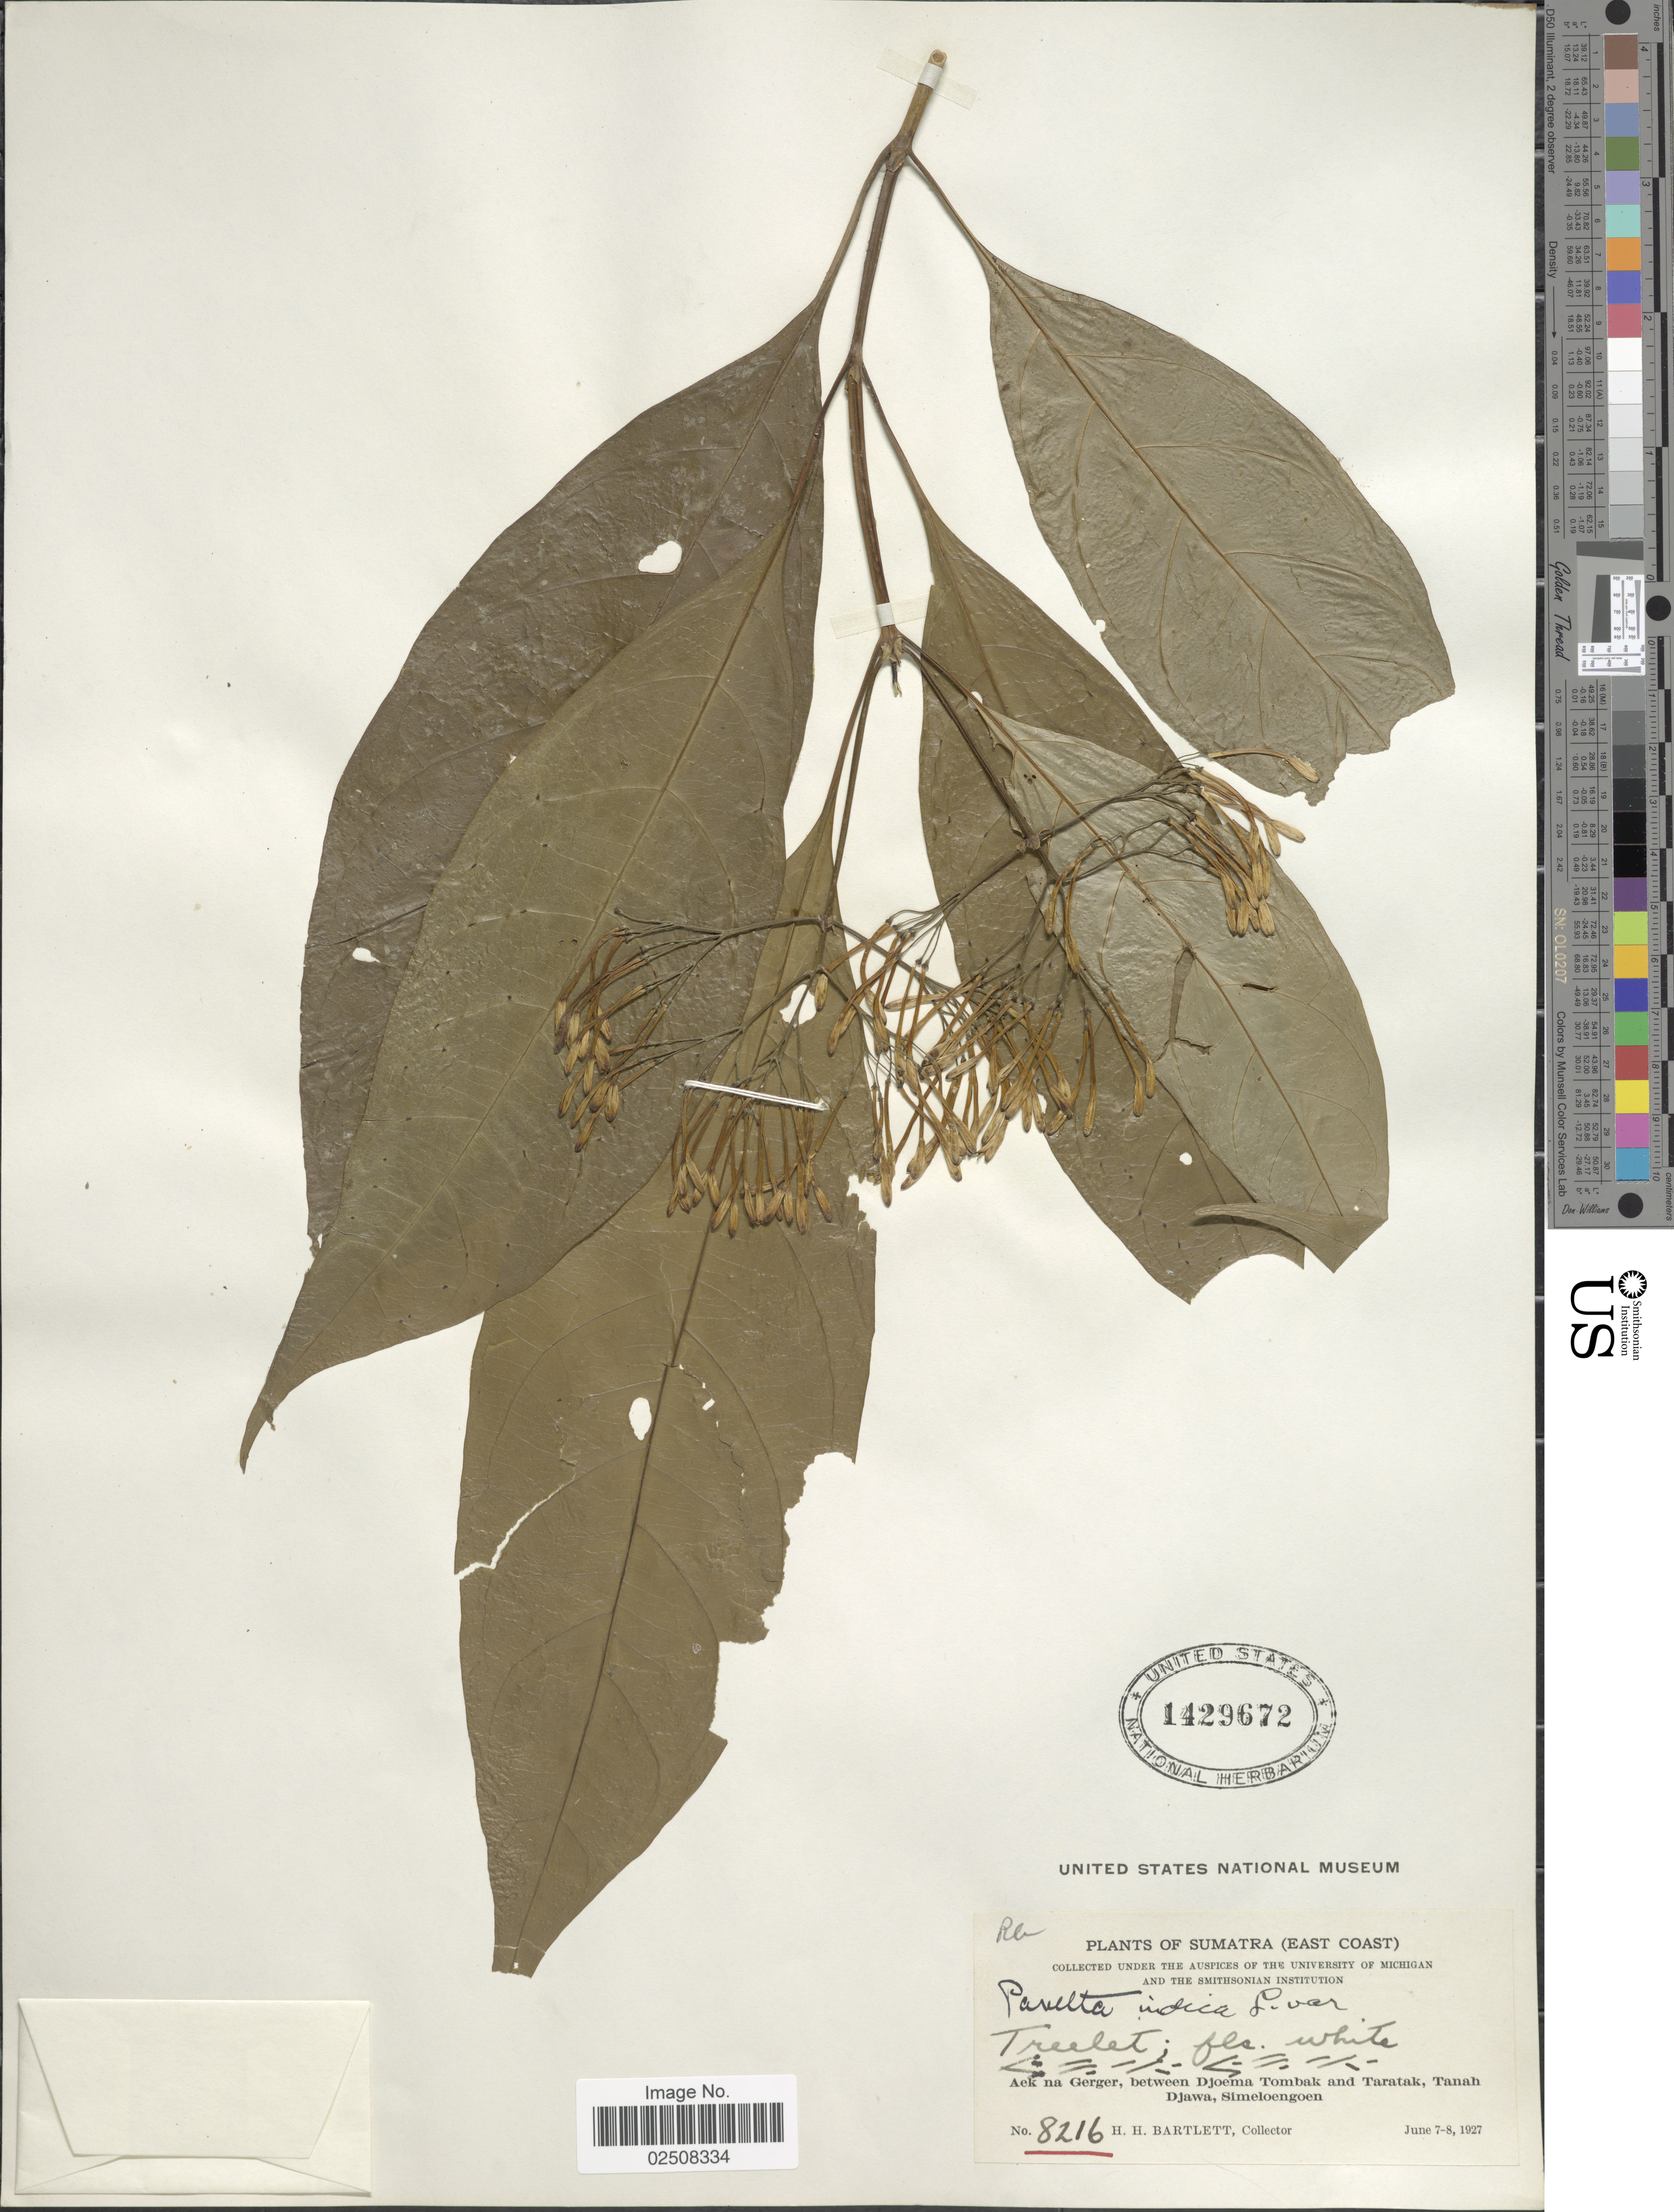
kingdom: Plantae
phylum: Tracheophyta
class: Magnoliopsida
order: Gentianales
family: Rubiaceae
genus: Pavetta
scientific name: Pavetta indica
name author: L.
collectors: H. H. Bartlett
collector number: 8216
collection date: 1927-06-07/1927-06-08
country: Indonesia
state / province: Sumatra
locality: (East Coast), Aek na Gerger, between Djoema Tombak and Taratak, Tanah Djawa, Simeloengoen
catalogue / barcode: US 1429672